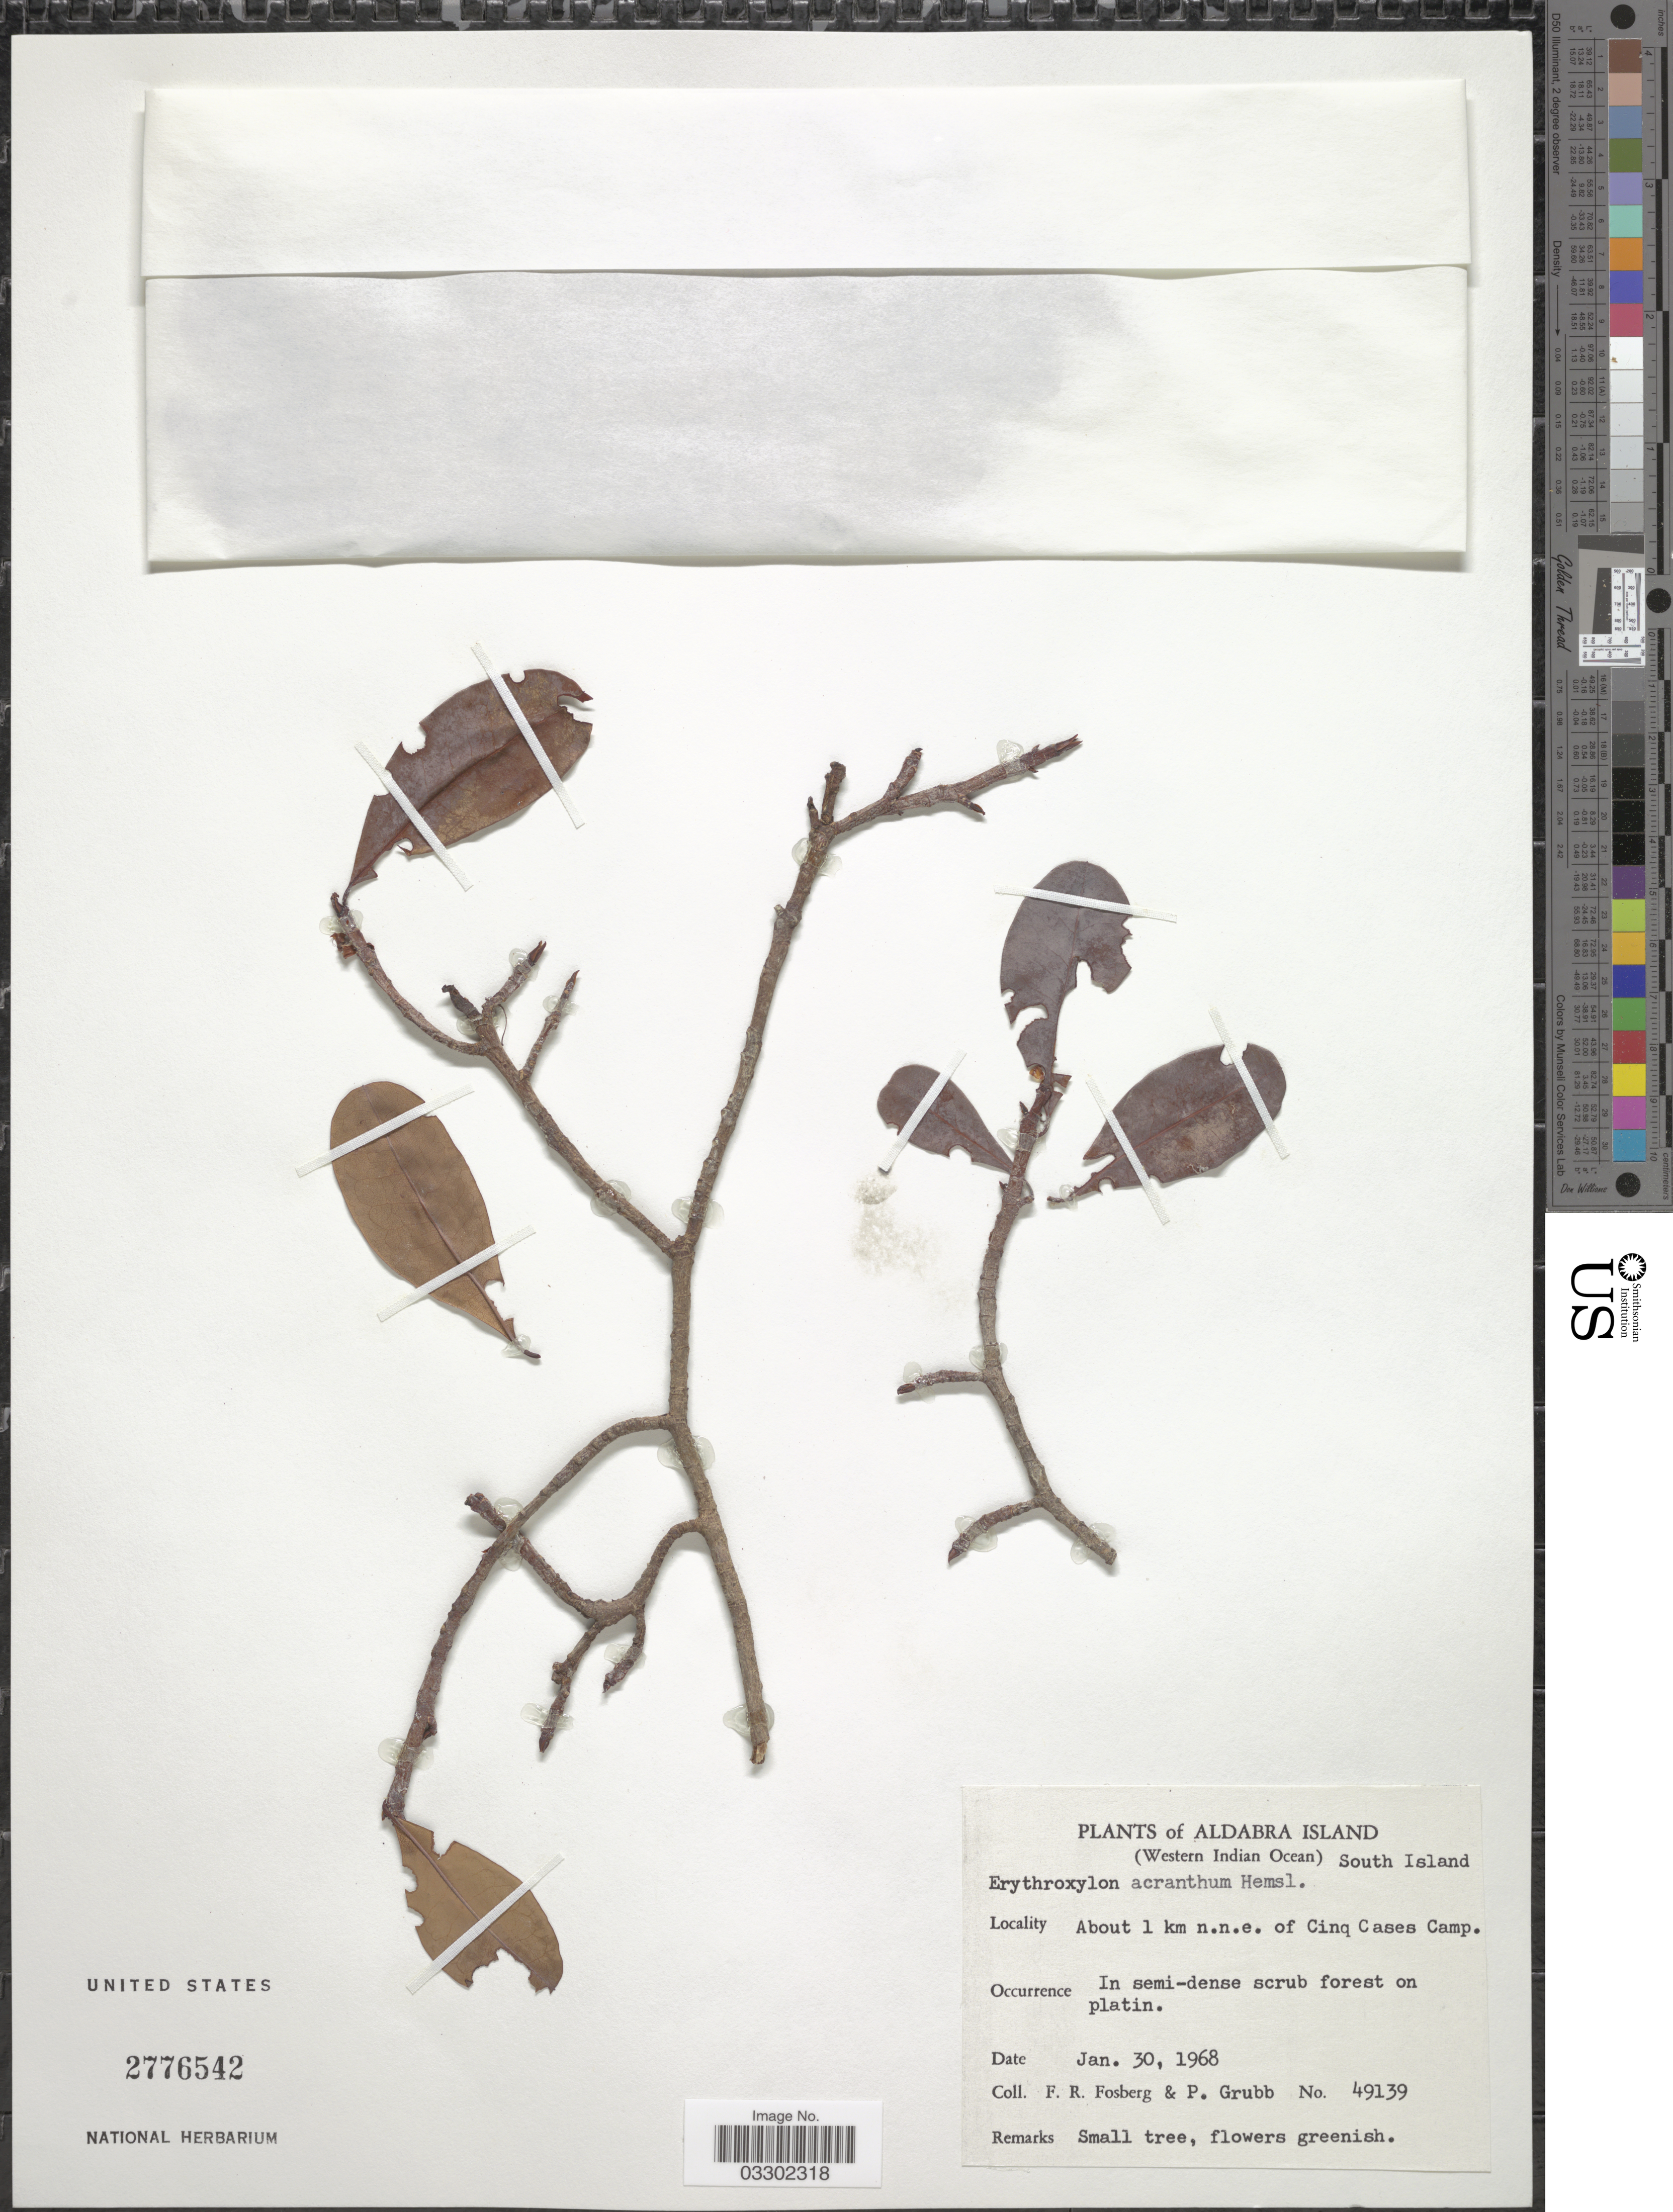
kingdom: Plantae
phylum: Tracheophyta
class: Magnoliopsida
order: Malpighiales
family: Erythroxylaceae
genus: Erythroxylum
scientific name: Erythroxylum acranthum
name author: Hemsl.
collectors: F. R. Fosberg & P. J. Grubb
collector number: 49139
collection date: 1968-01-30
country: Seychelles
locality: Aldabra Island. (Western Indian Ocean), South Island. About 1 km n.n.e. of Cinq Cases Camp.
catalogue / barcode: US 2776542